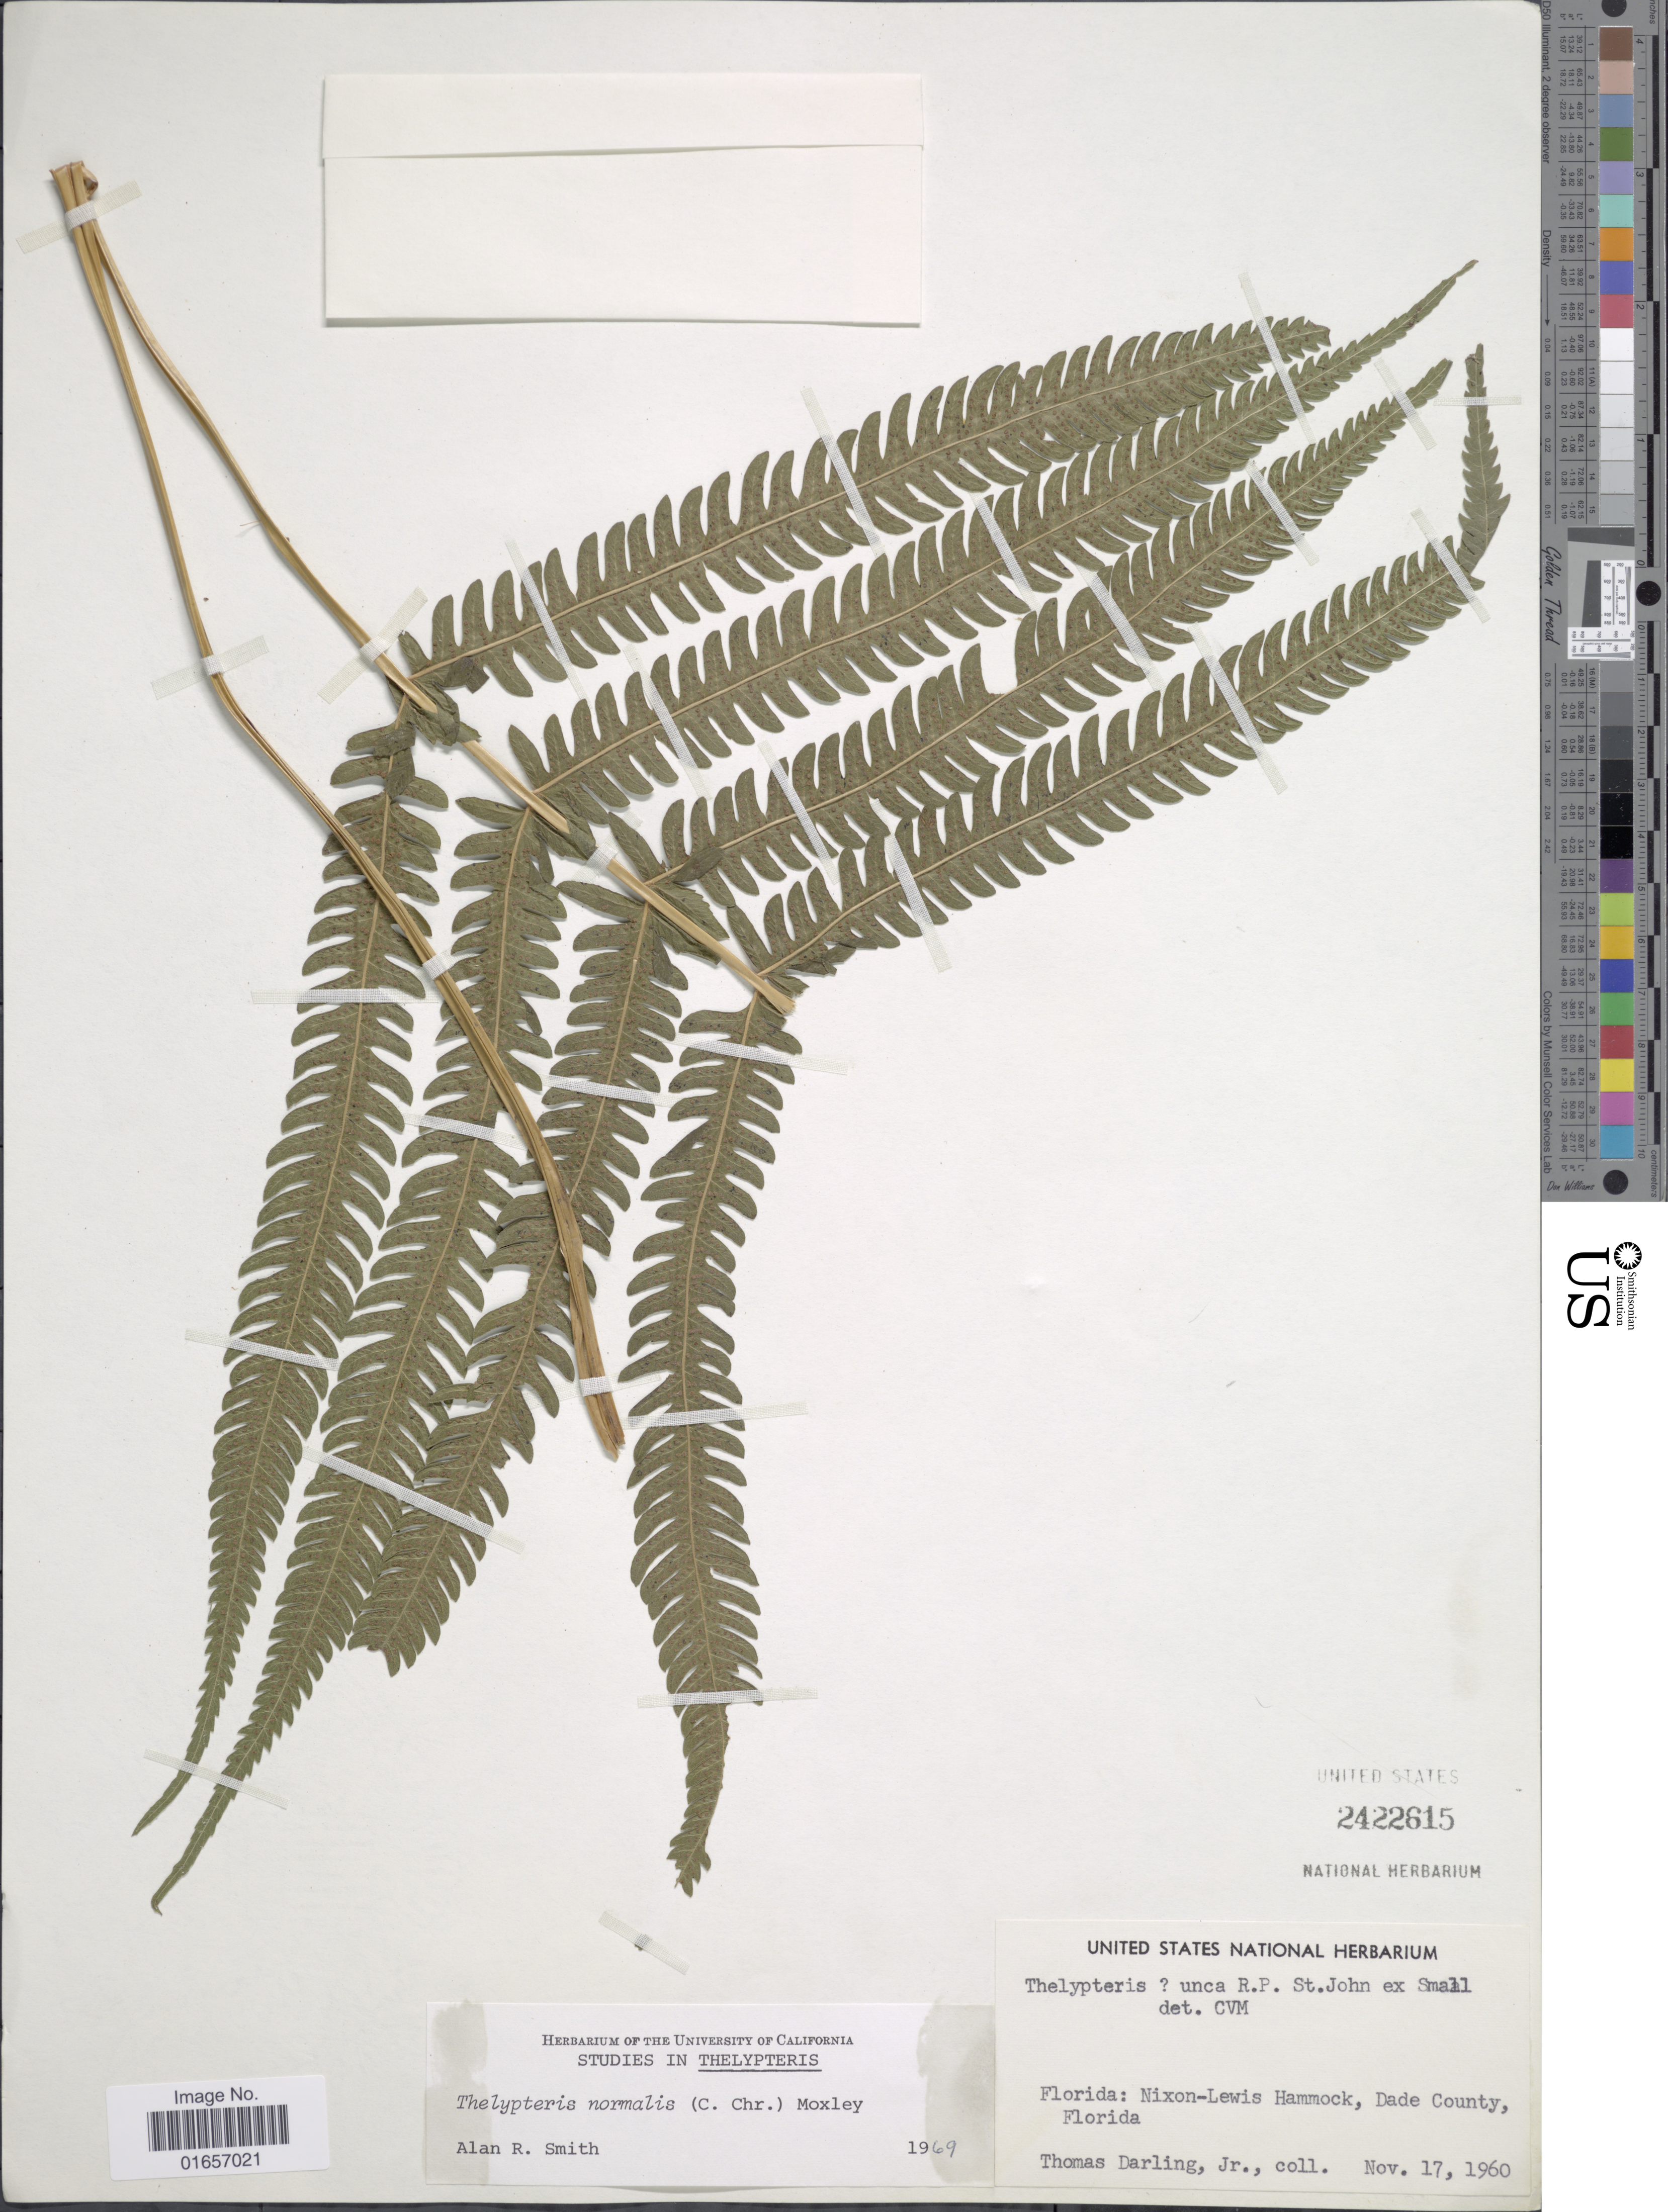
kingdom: Plantae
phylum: Tracheophyta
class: Polypodiopsida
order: Polypodiales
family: Thelypteridaceae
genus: Christella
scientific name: Christella kunthii comb. ined.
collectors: T. Darling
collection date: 1960-11-17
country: United States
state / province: Florida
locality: Nixon- Lewis Hammock, Dade County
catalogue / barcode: US 2422615